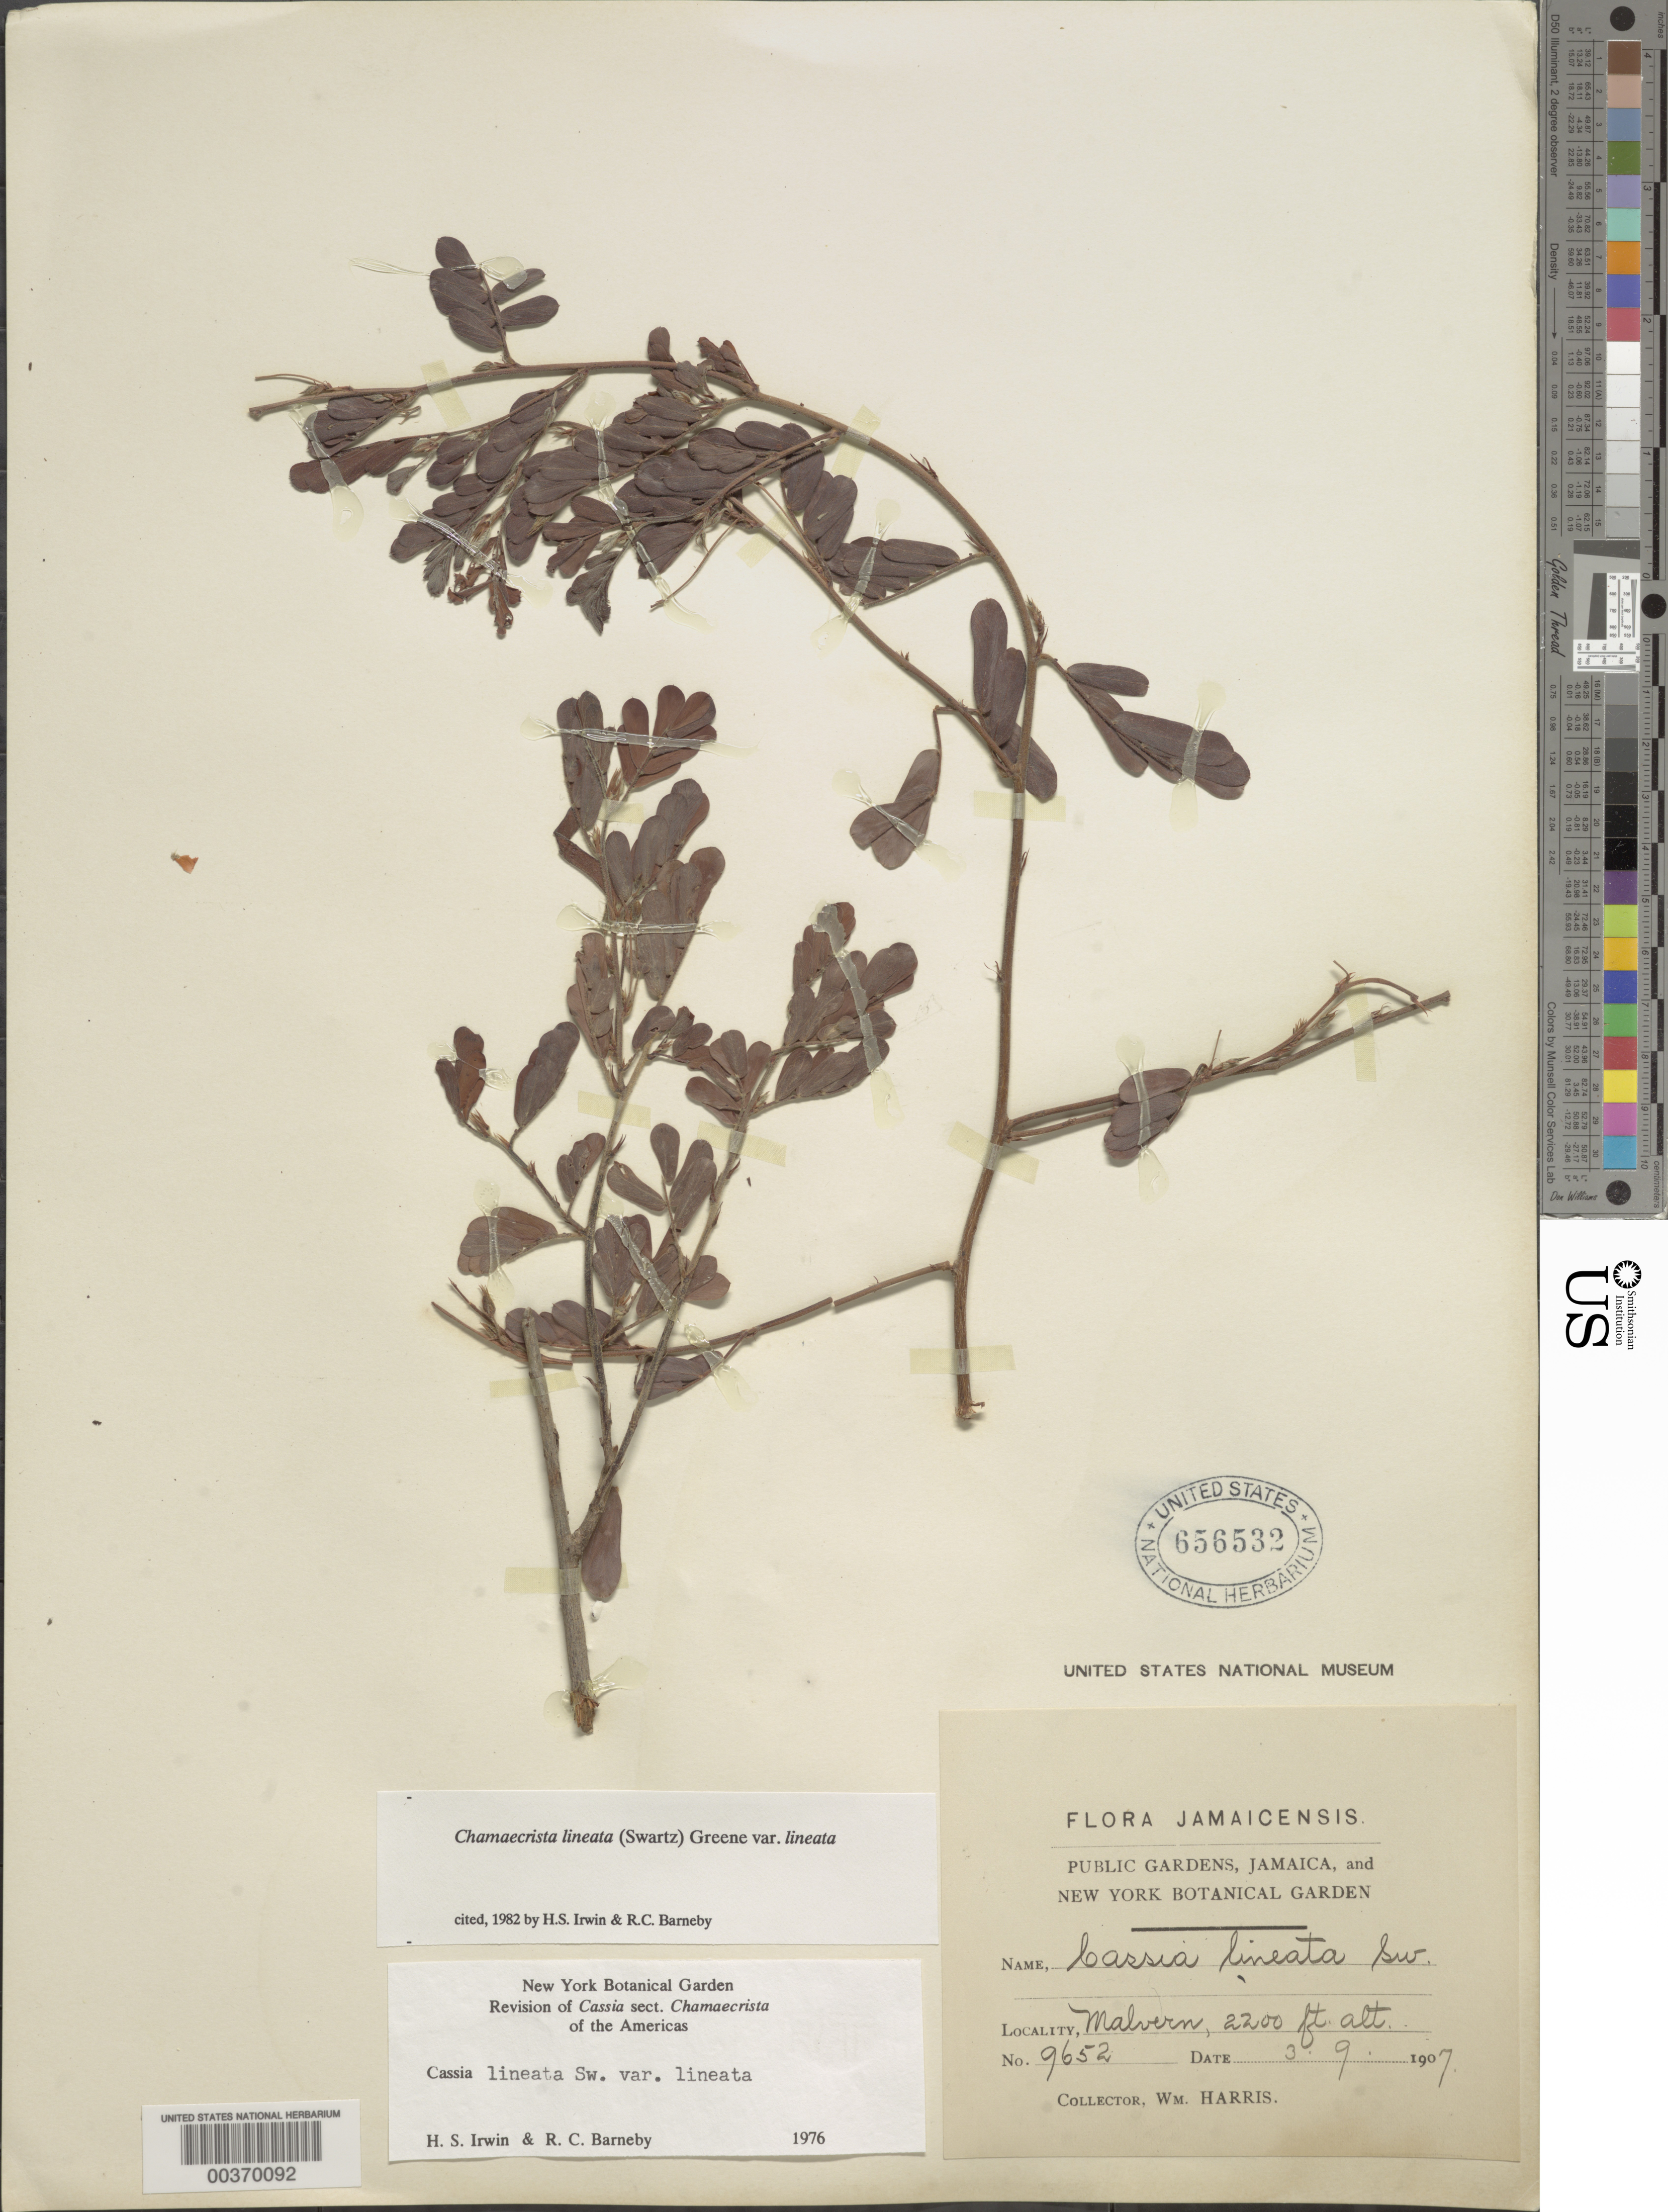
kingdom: Plantae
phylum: Tracheophyta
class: Magnoliopsida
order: Fabales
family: Fabaceae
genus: Chamaecrista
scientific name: Chamaecrista lineata var. lineata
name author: (Sw.) Greene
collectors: W. H. Harris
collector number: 9652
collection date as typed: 09 Mar 1907 or 03 Sep 1907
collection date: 1907-03-09 or 1907-09-03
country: Jamaica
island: Greater Antilles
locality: Malvern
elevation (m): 671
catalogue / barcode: US 656532